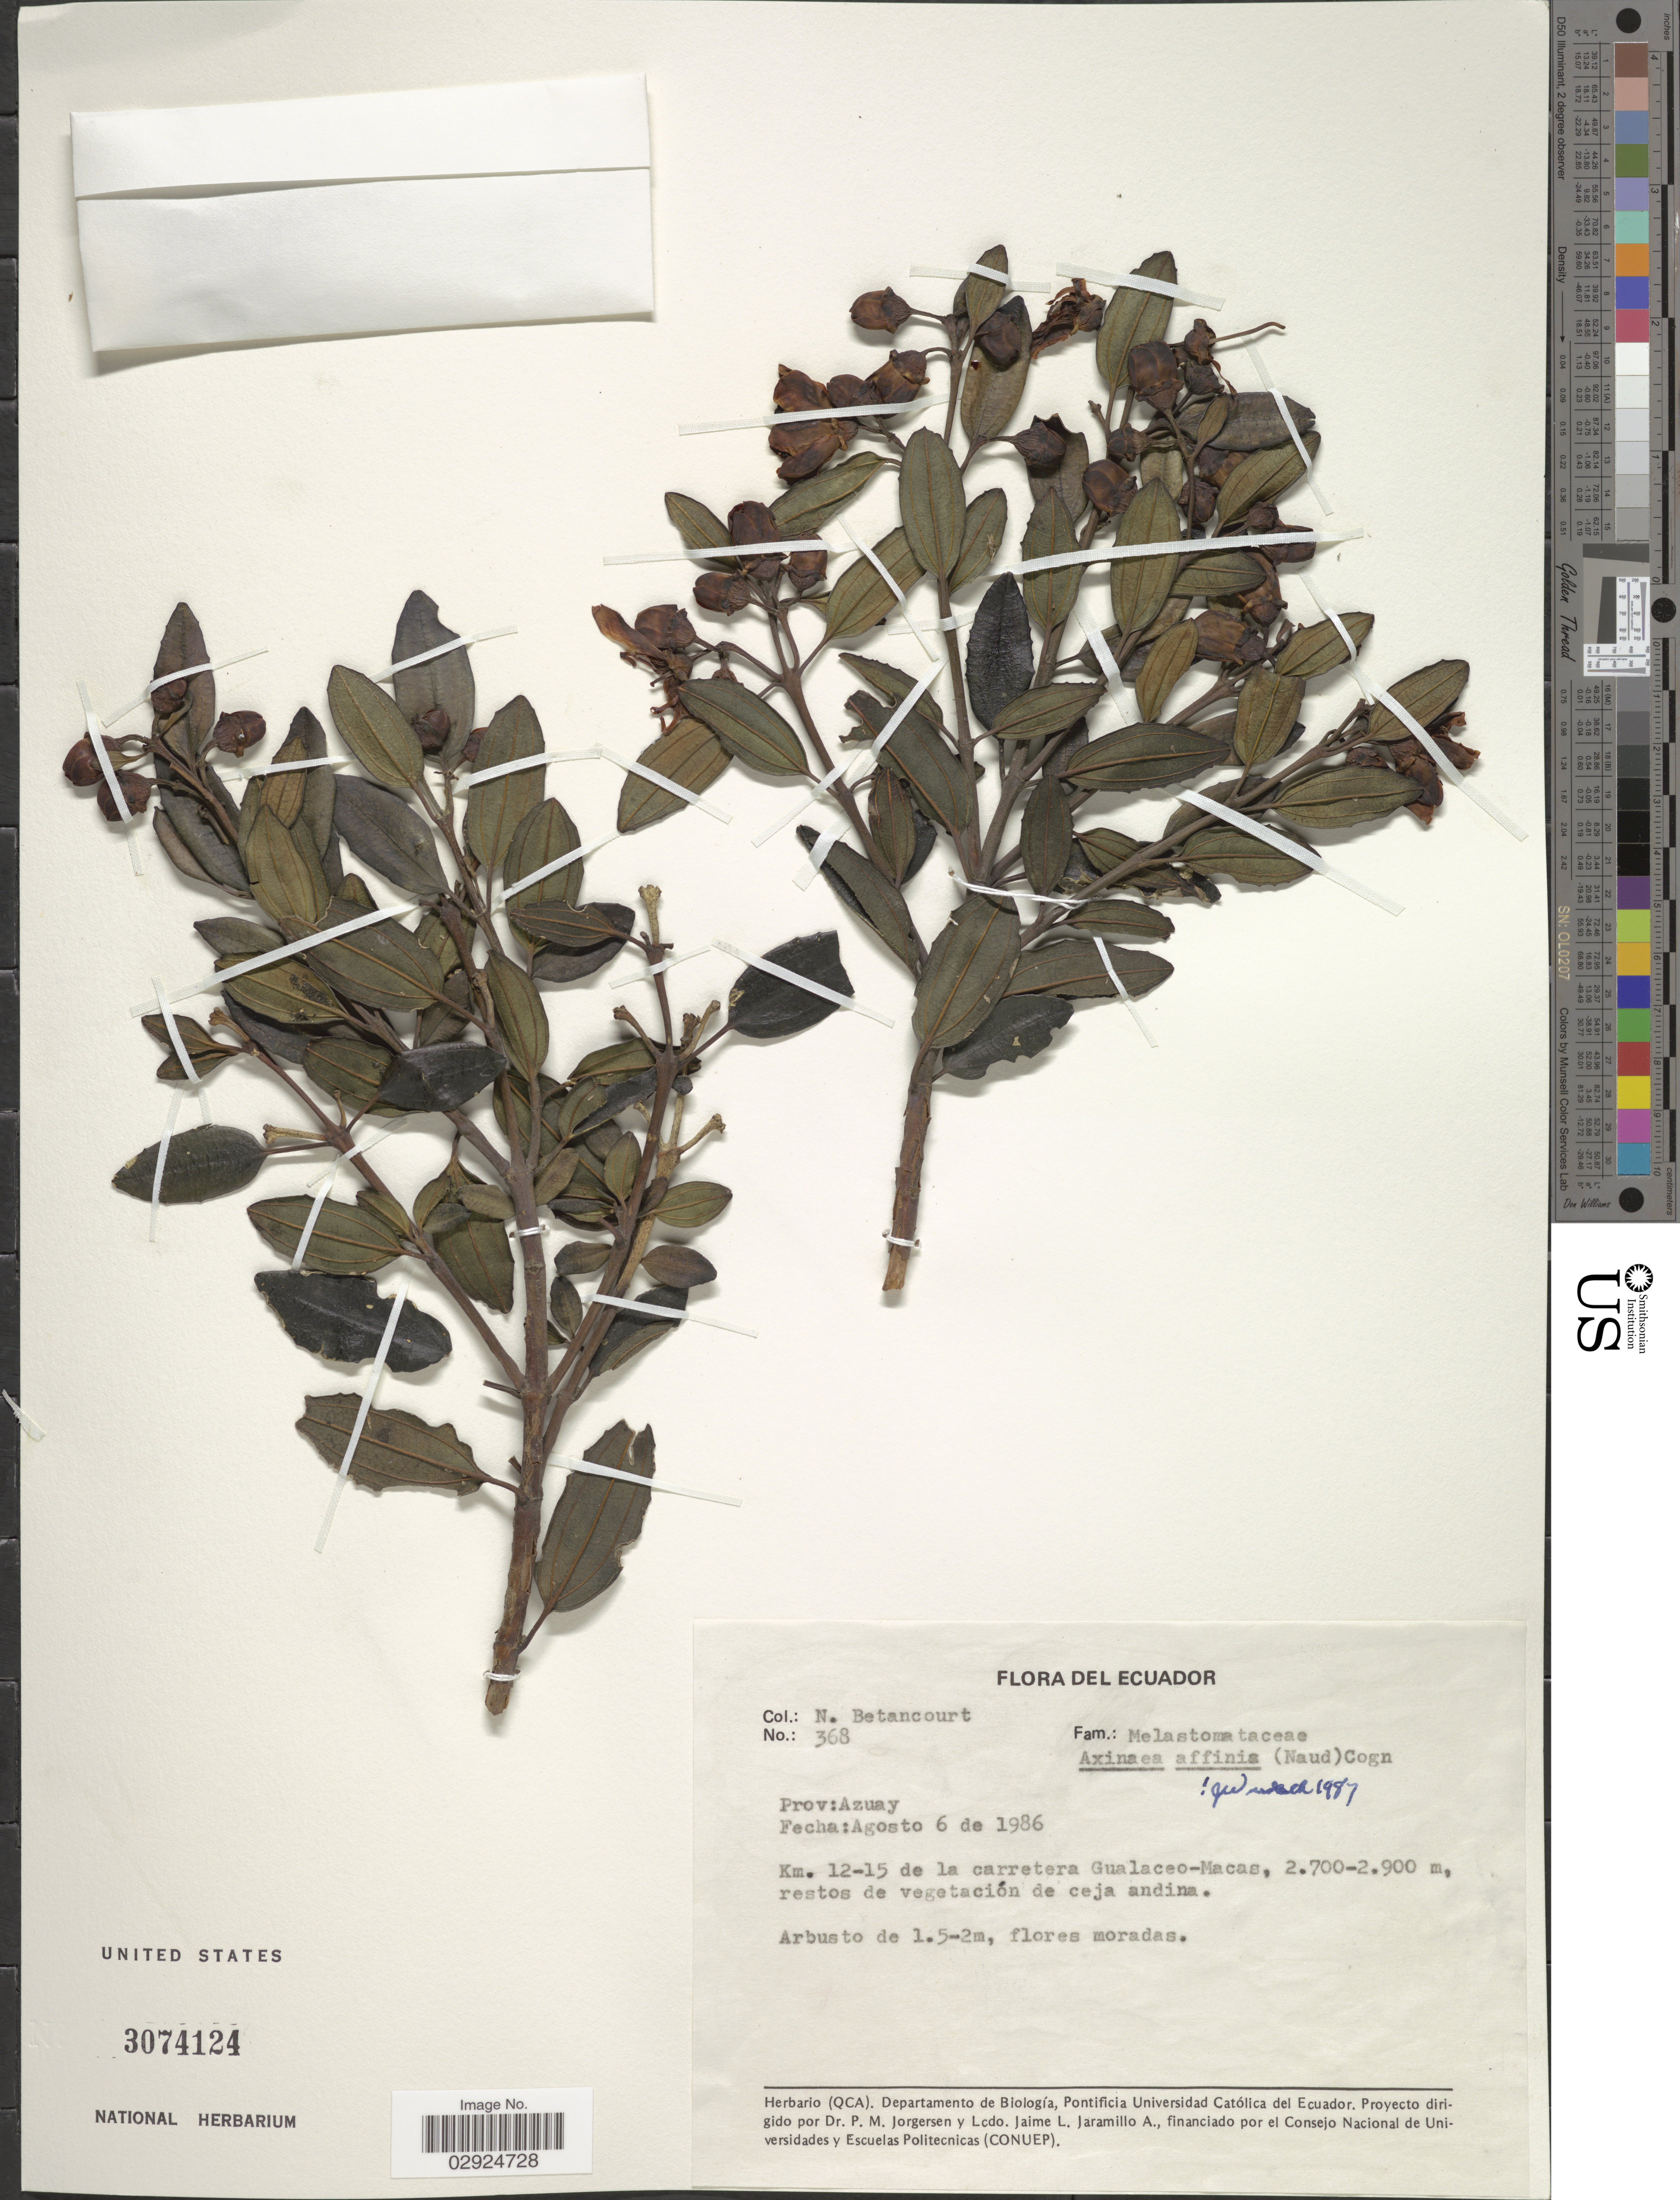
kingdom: Plantae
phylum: Tracheophyta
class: Magnoliopsida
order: Myrtales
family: Melastomataceae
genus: Axinaea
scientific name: Axinaea affinis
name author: (Naudin) Cogn.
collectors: N. Betancourt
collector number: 368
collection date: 1986-08-06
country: Ecuador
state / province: Azuay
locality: Prov: Azuay. Km. 12-15 de la carretera Gualaceo-Macas.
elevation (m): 2700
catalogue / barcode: US 3074124